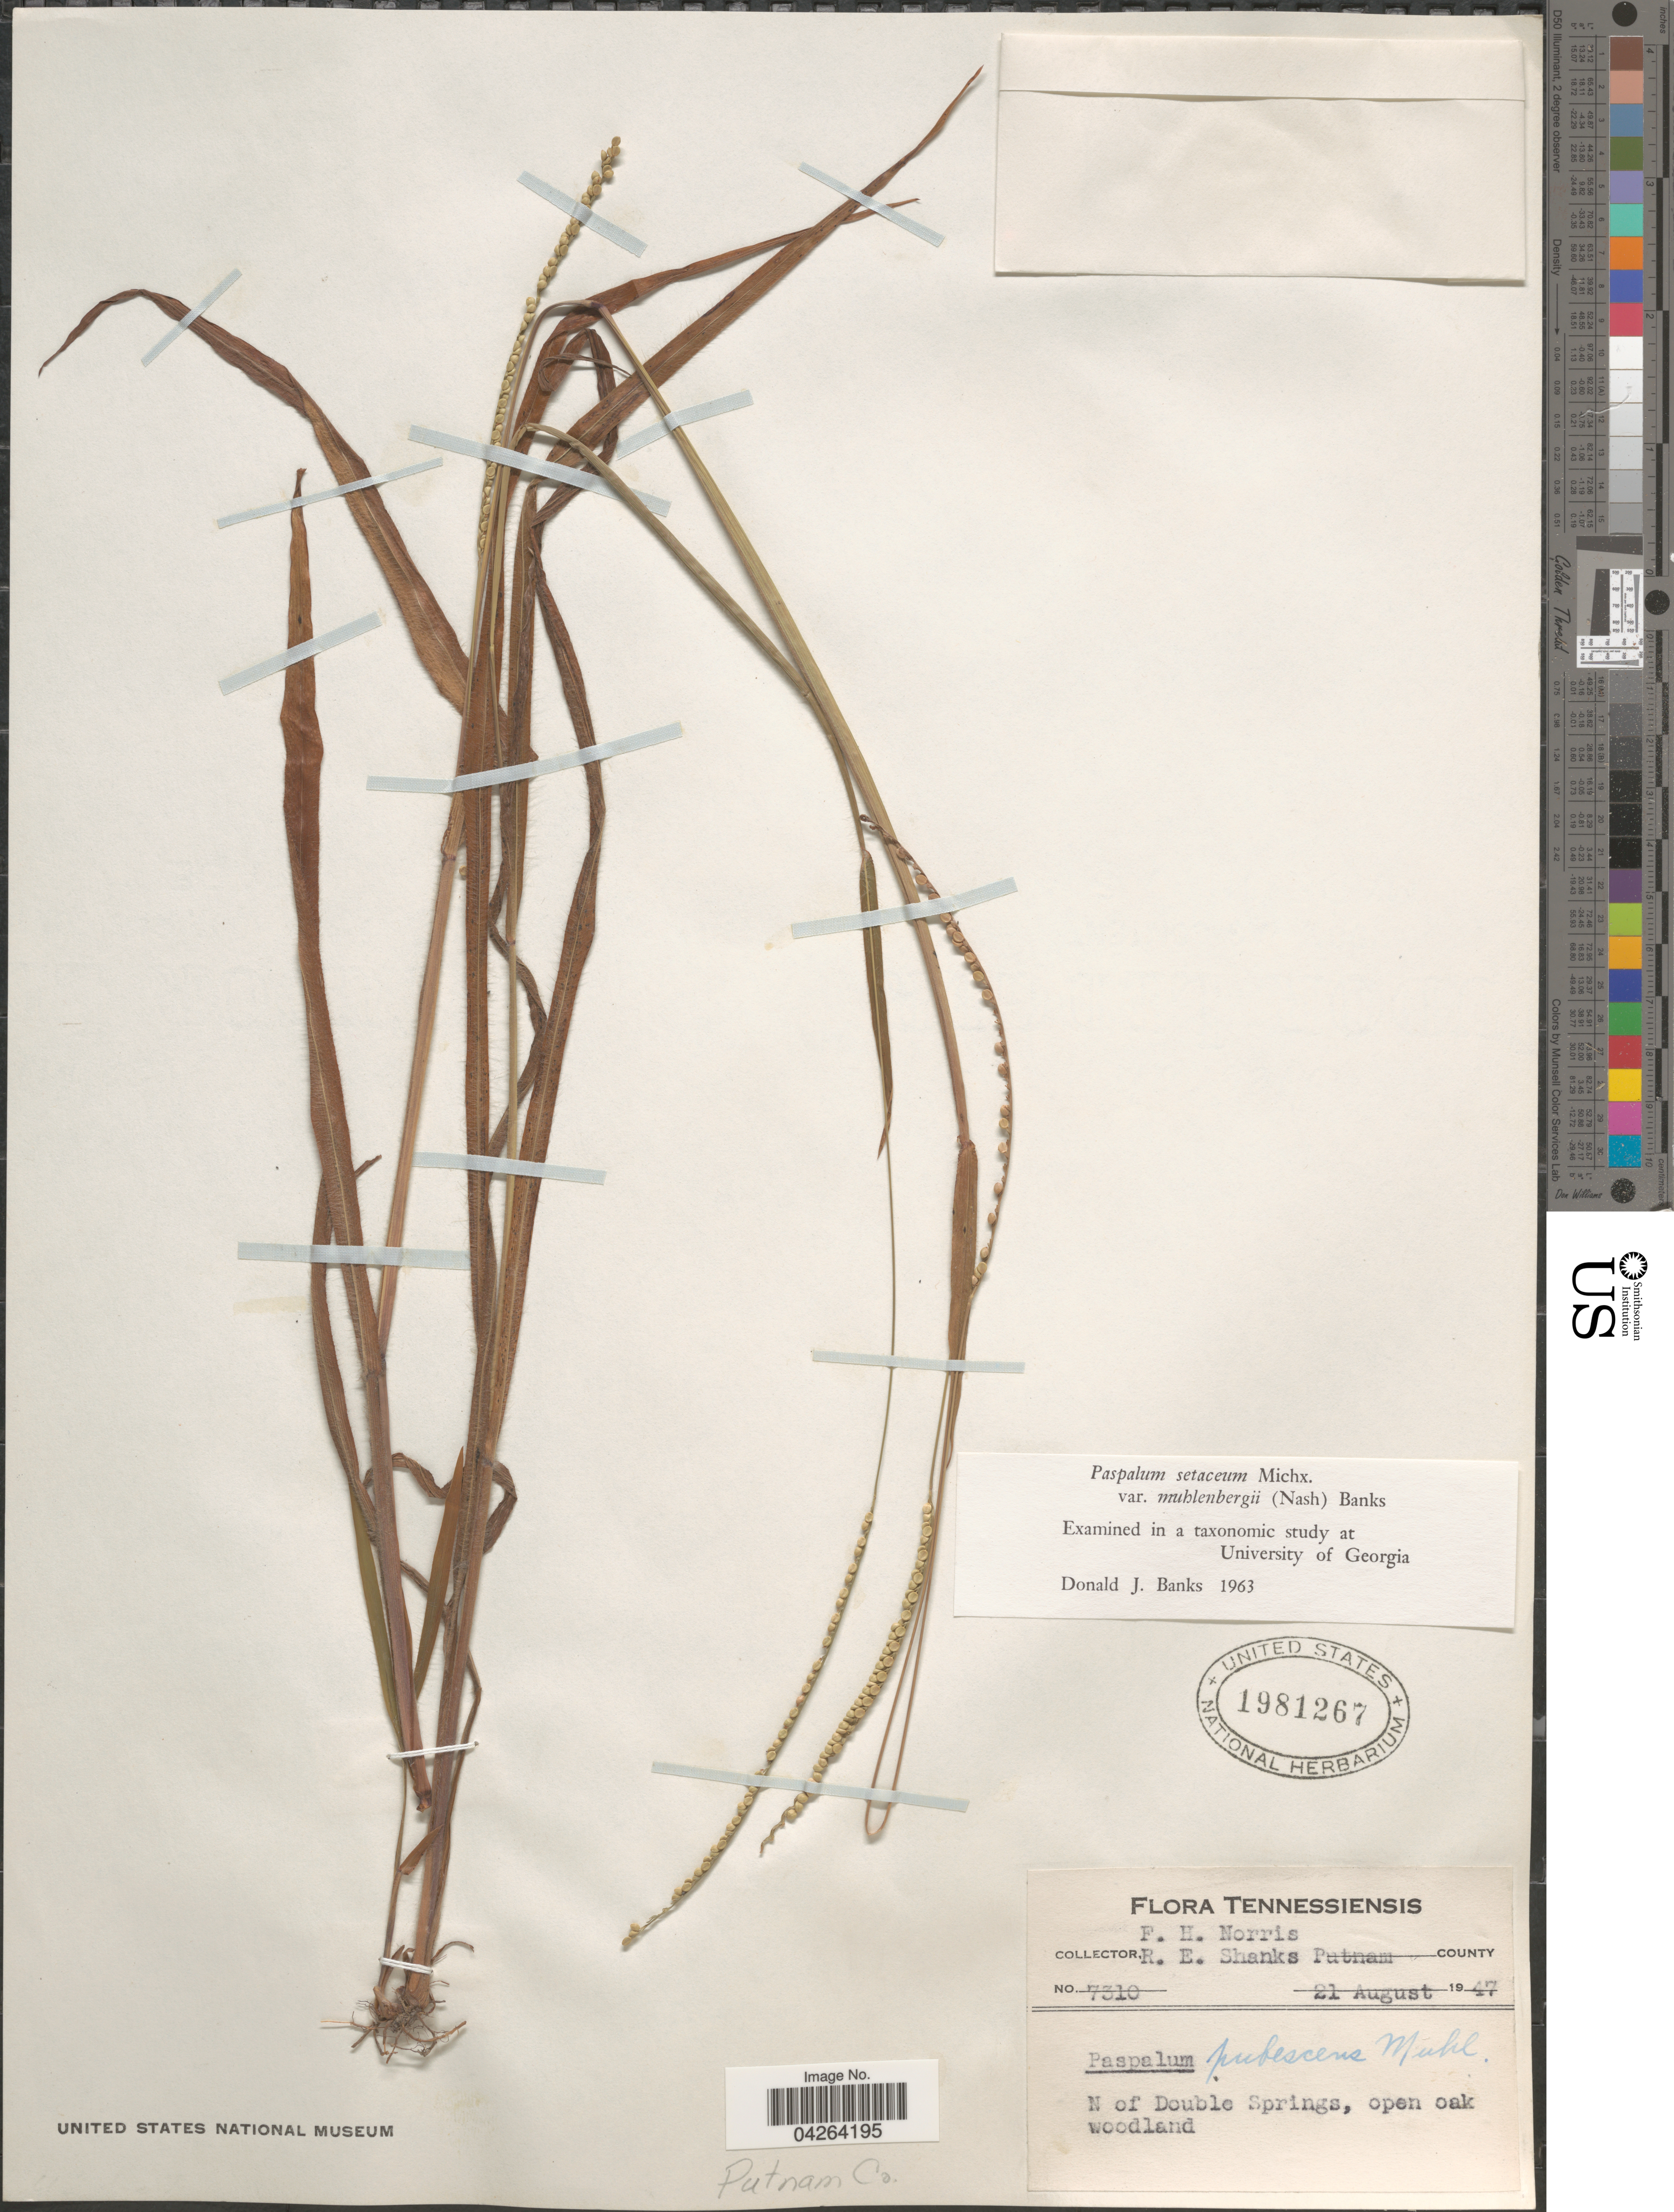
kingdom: Plantae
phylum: Tracheophyta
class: Liliopsida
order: Poales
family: Poaceae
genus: Paspalum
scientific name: Paspalum setaceum var. muhlenbergii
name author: (Nash) D.J. Banks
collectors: F. H. Norris & R. Shanks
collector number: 7310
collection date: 1947-08-21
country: United States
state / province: Tennessee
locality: Putnam County. N of Double Springs, open oak woodland.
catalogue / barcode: US 1981267